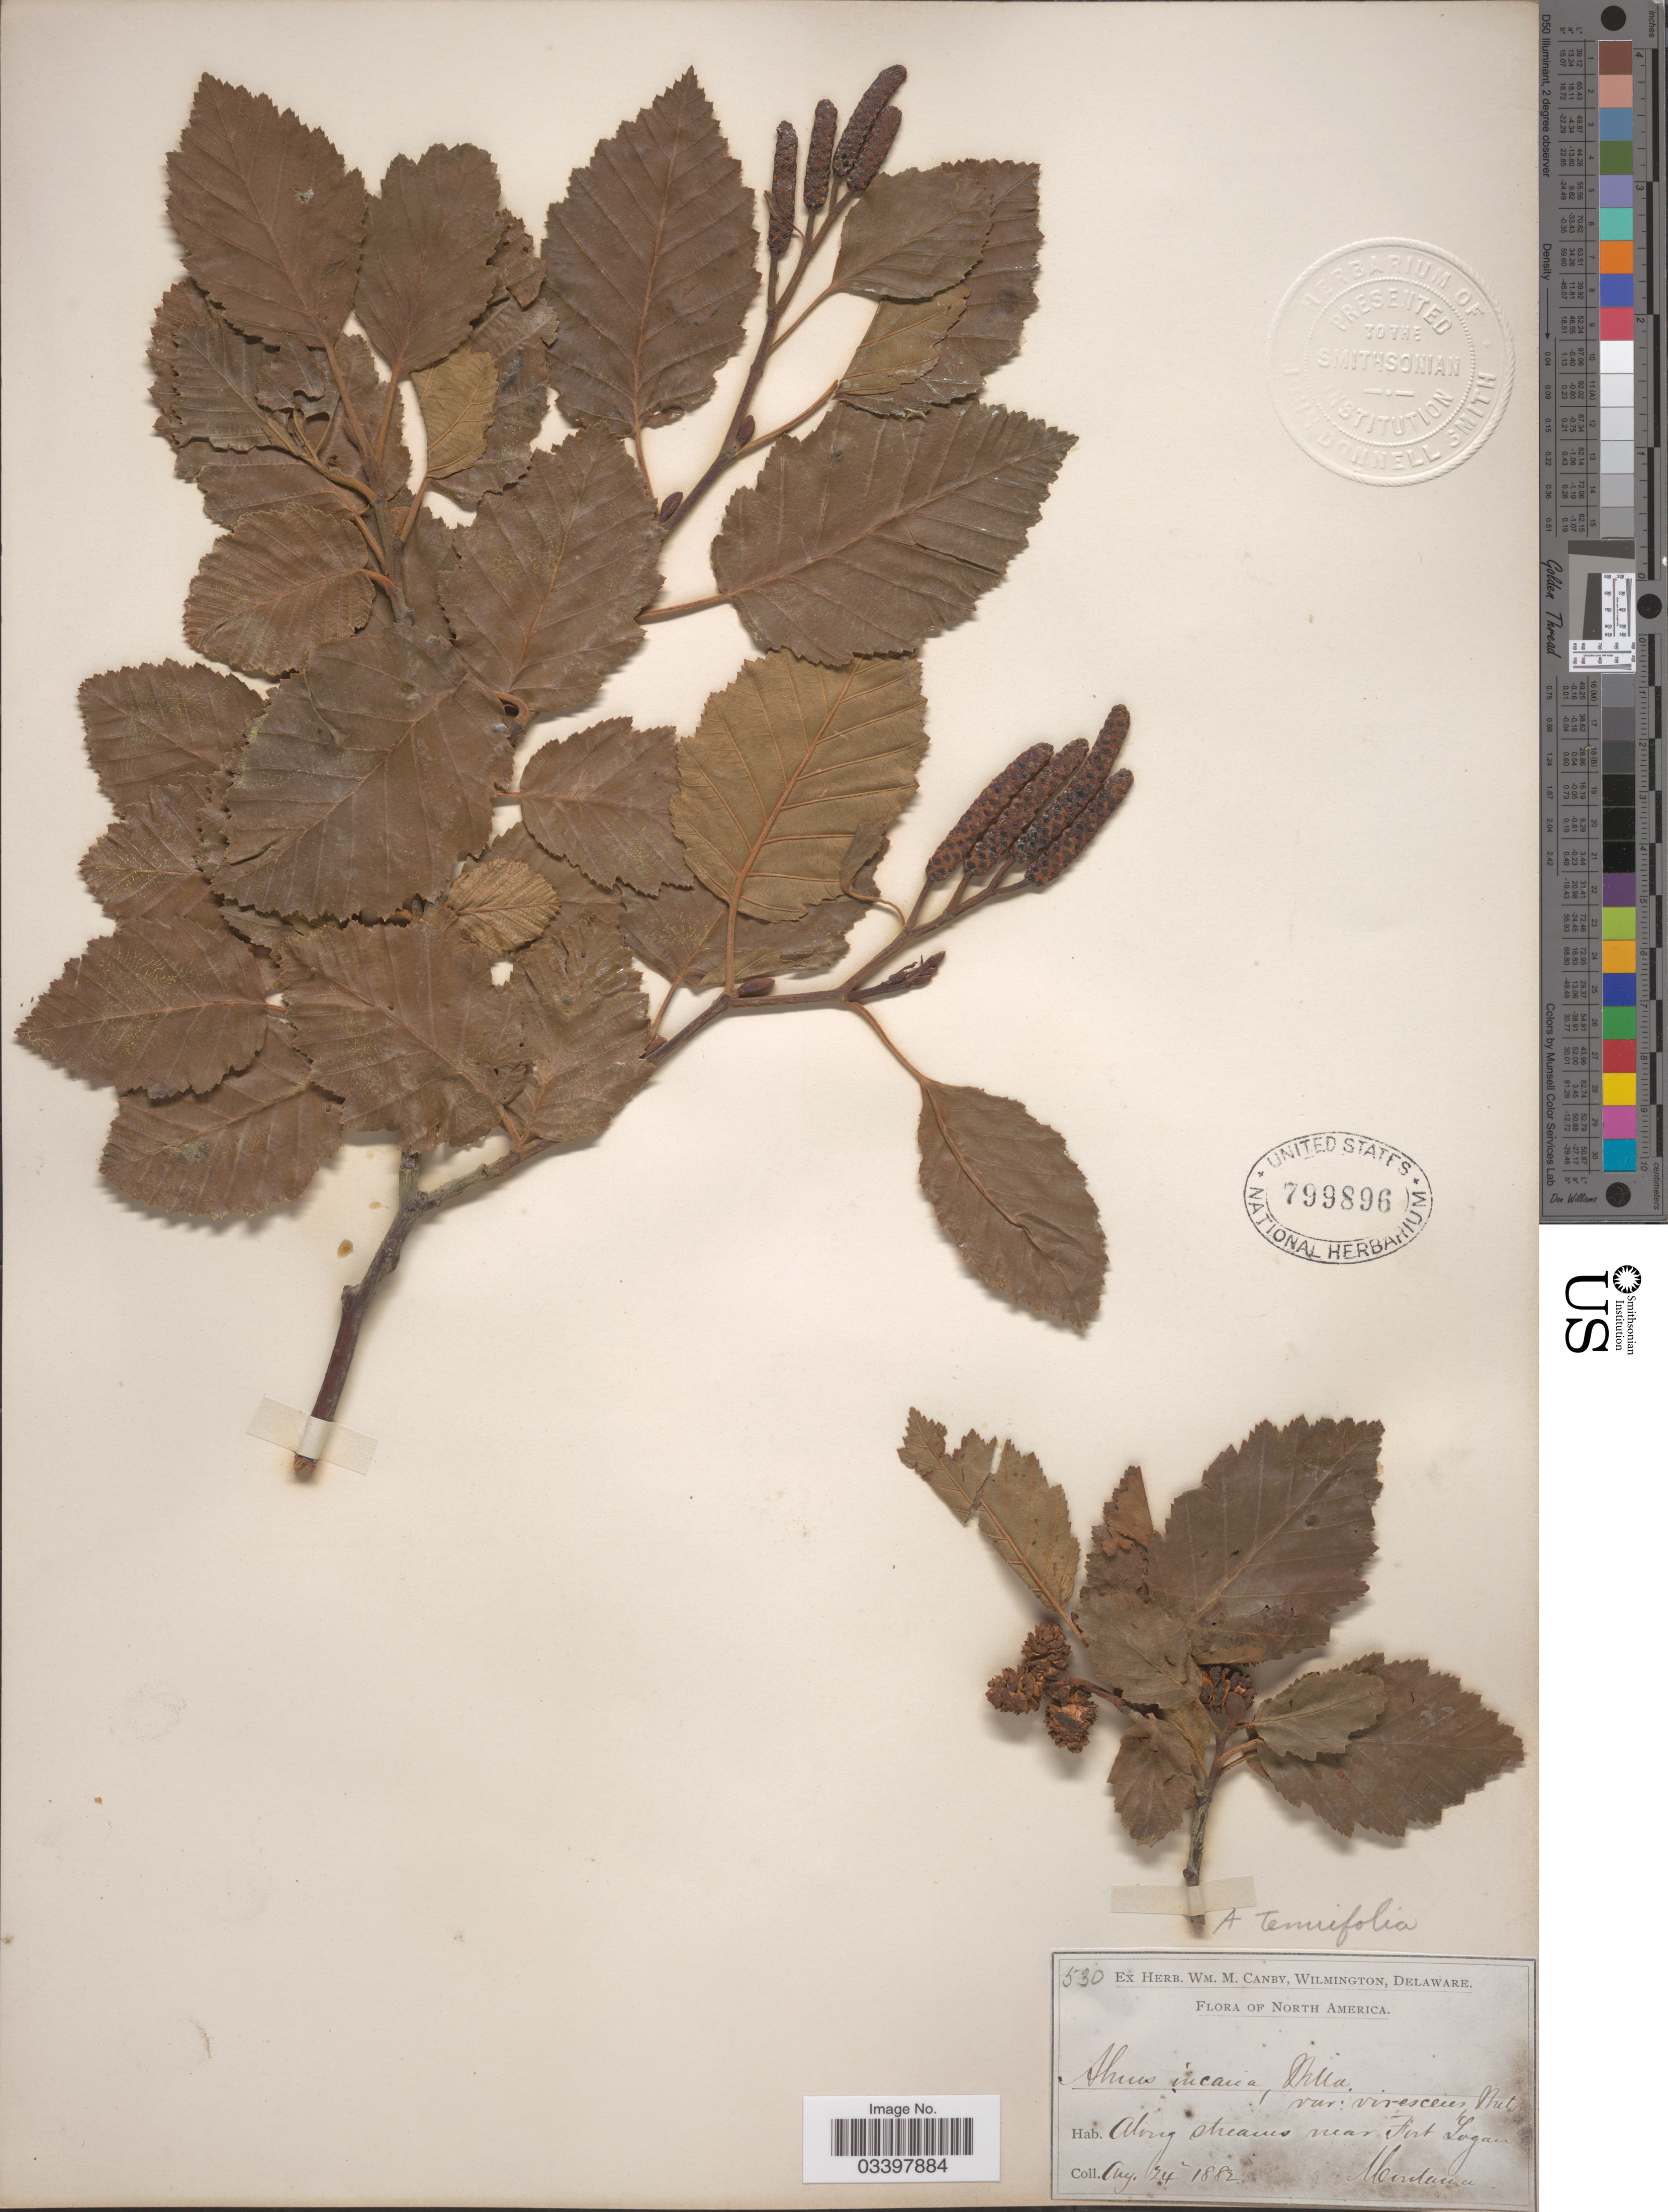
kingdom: Plantae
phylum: Tracheophyta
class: Magnoliopsida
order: Fagales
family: Betulaceae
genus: Alnus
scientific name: Alnus incana subsp. tenuifolia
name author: (Nutt.) Breitung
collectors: ex herb. W.M. Canby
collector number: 530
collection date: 1882-08-24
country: United States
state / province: Montana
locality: Near Fort Logan.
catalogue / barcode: US 799896